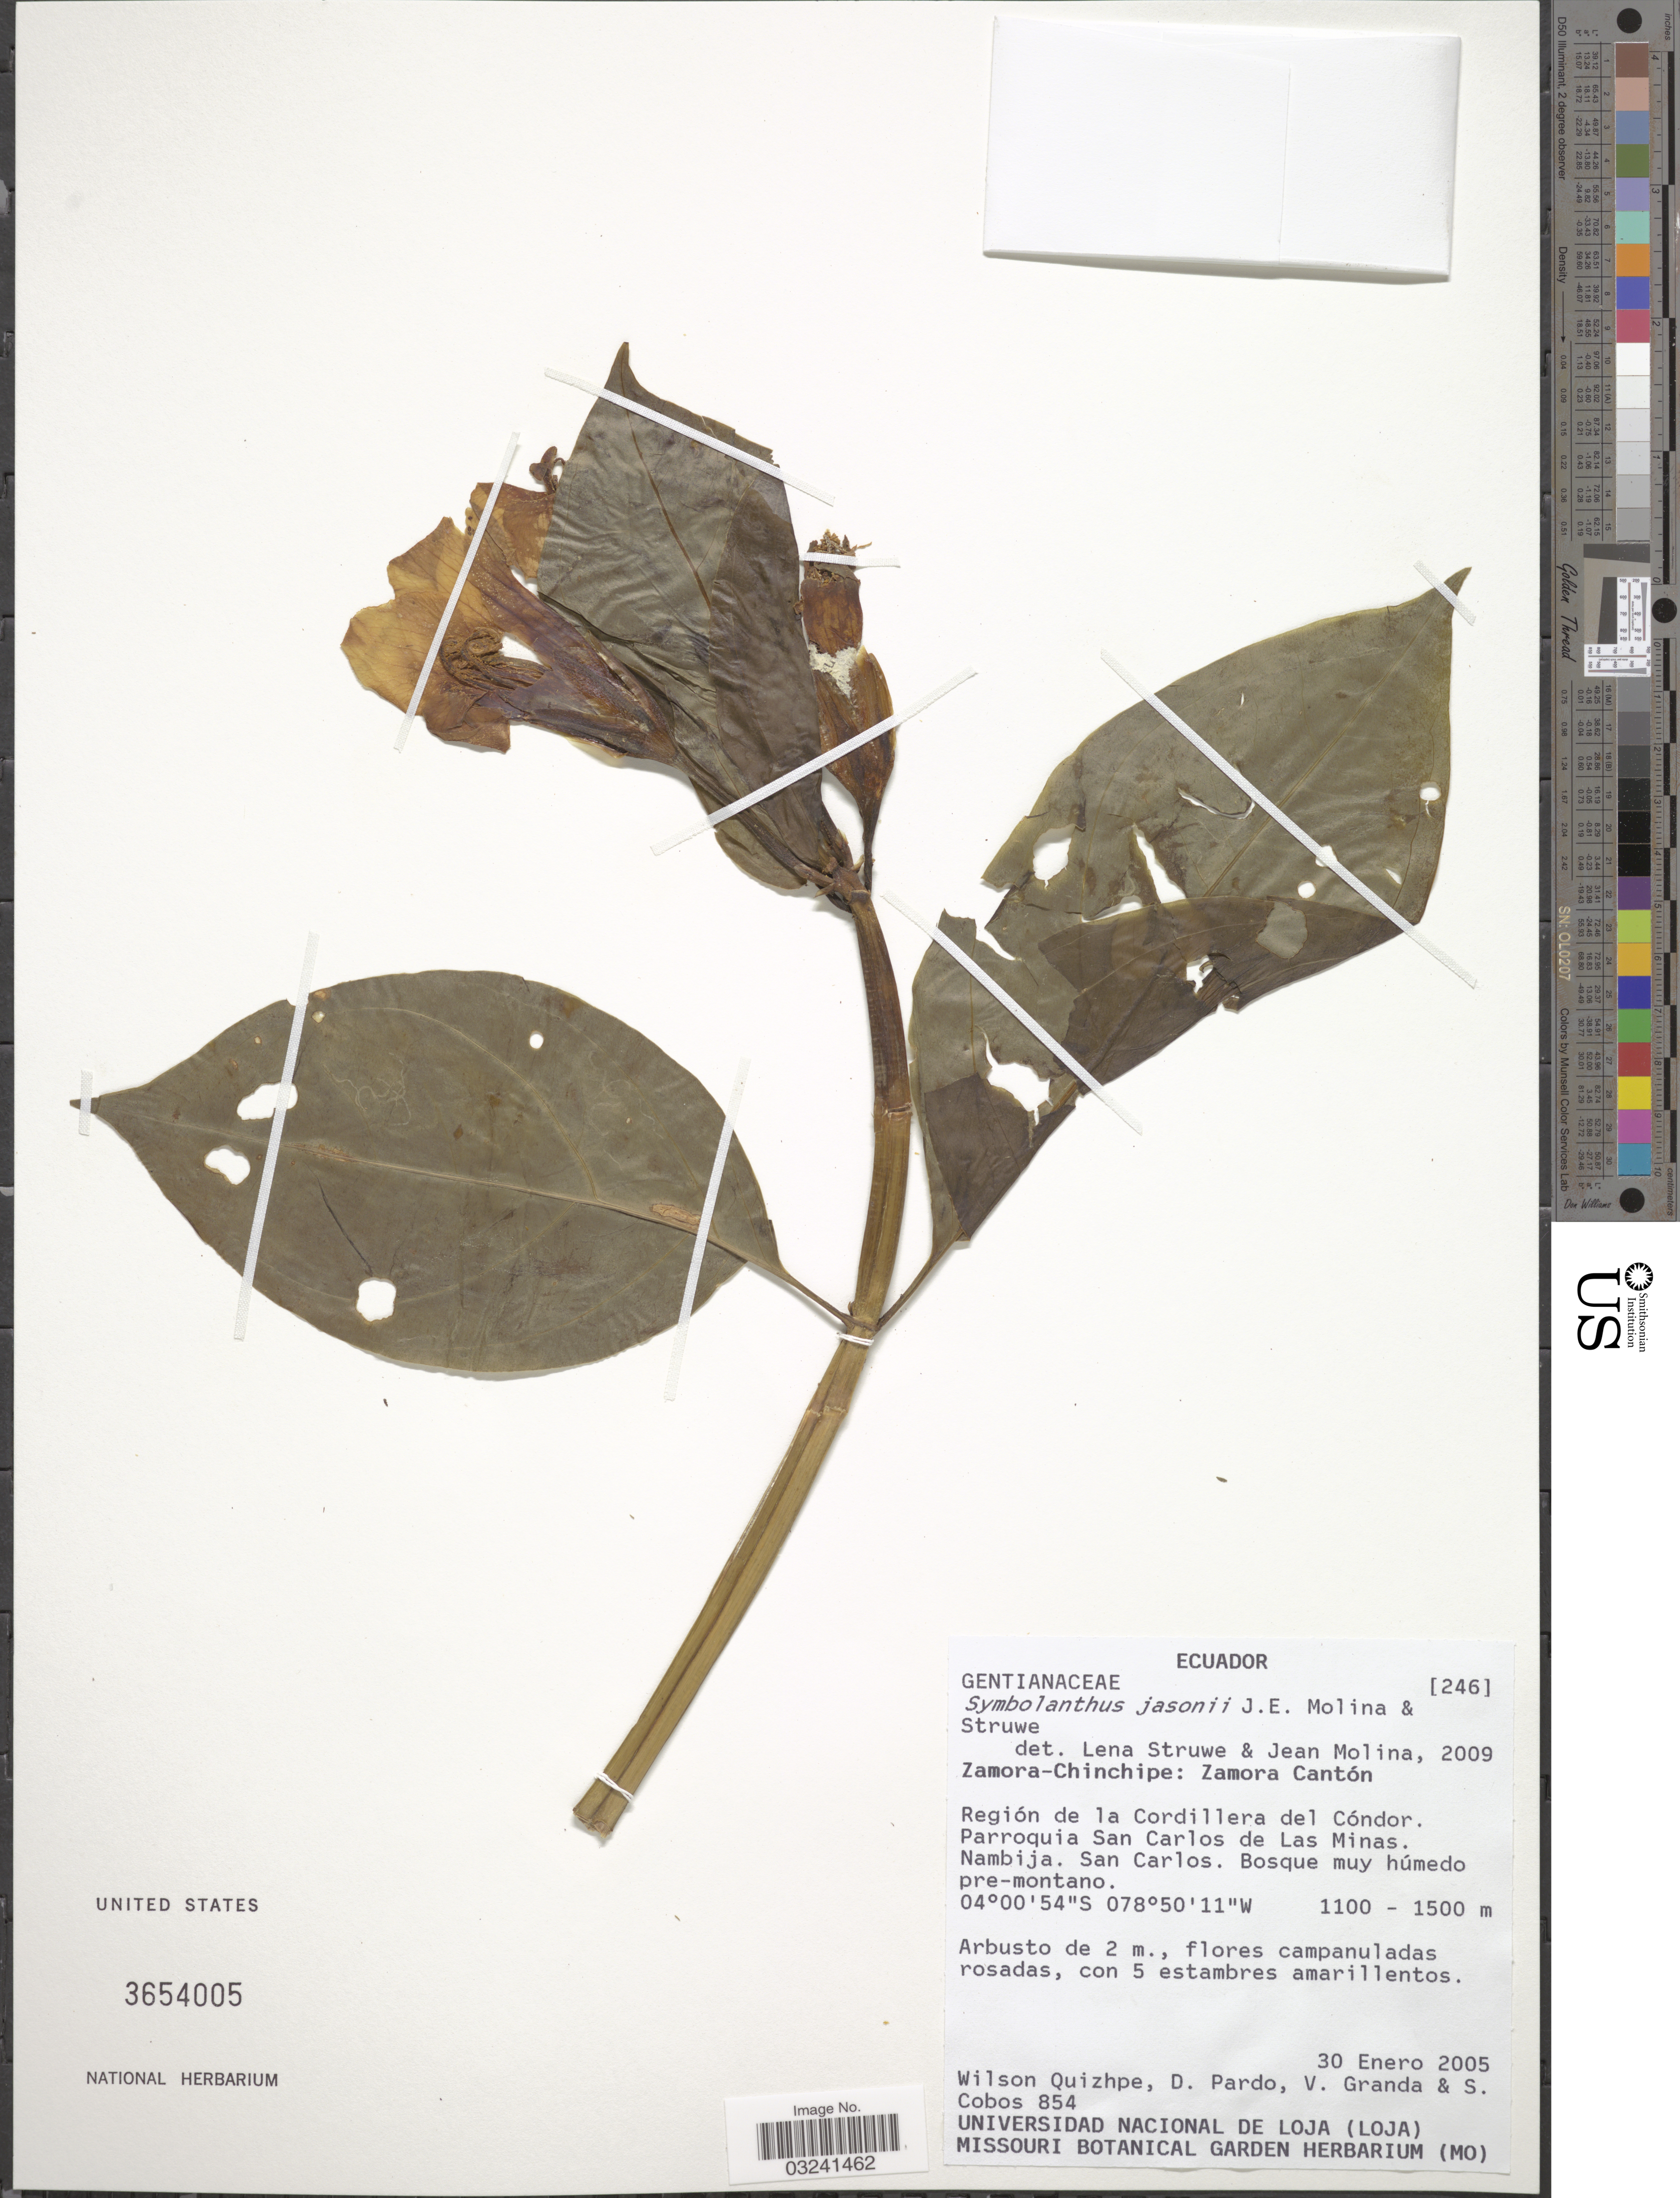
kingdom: Plantae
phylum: Tracheophyta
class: Magnoliopsida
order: Gentianales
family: Gentianaceae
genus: Symbolanthus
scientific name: Symbolanthus jasonii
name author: J.E. Molina & Struwe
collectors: W. Quizhpe, D. Pardo, V. Granda & S. Cobos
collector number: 854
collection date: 2005-01-30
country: Ecuador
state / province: Zamora-Chinchipe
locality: Zamora Cantón. Región de la Cordillera del Cóndor. Parroquia San Carlos de Las Minas. Nambija. San Carlos.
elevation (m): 1100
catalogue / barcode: US 3654005